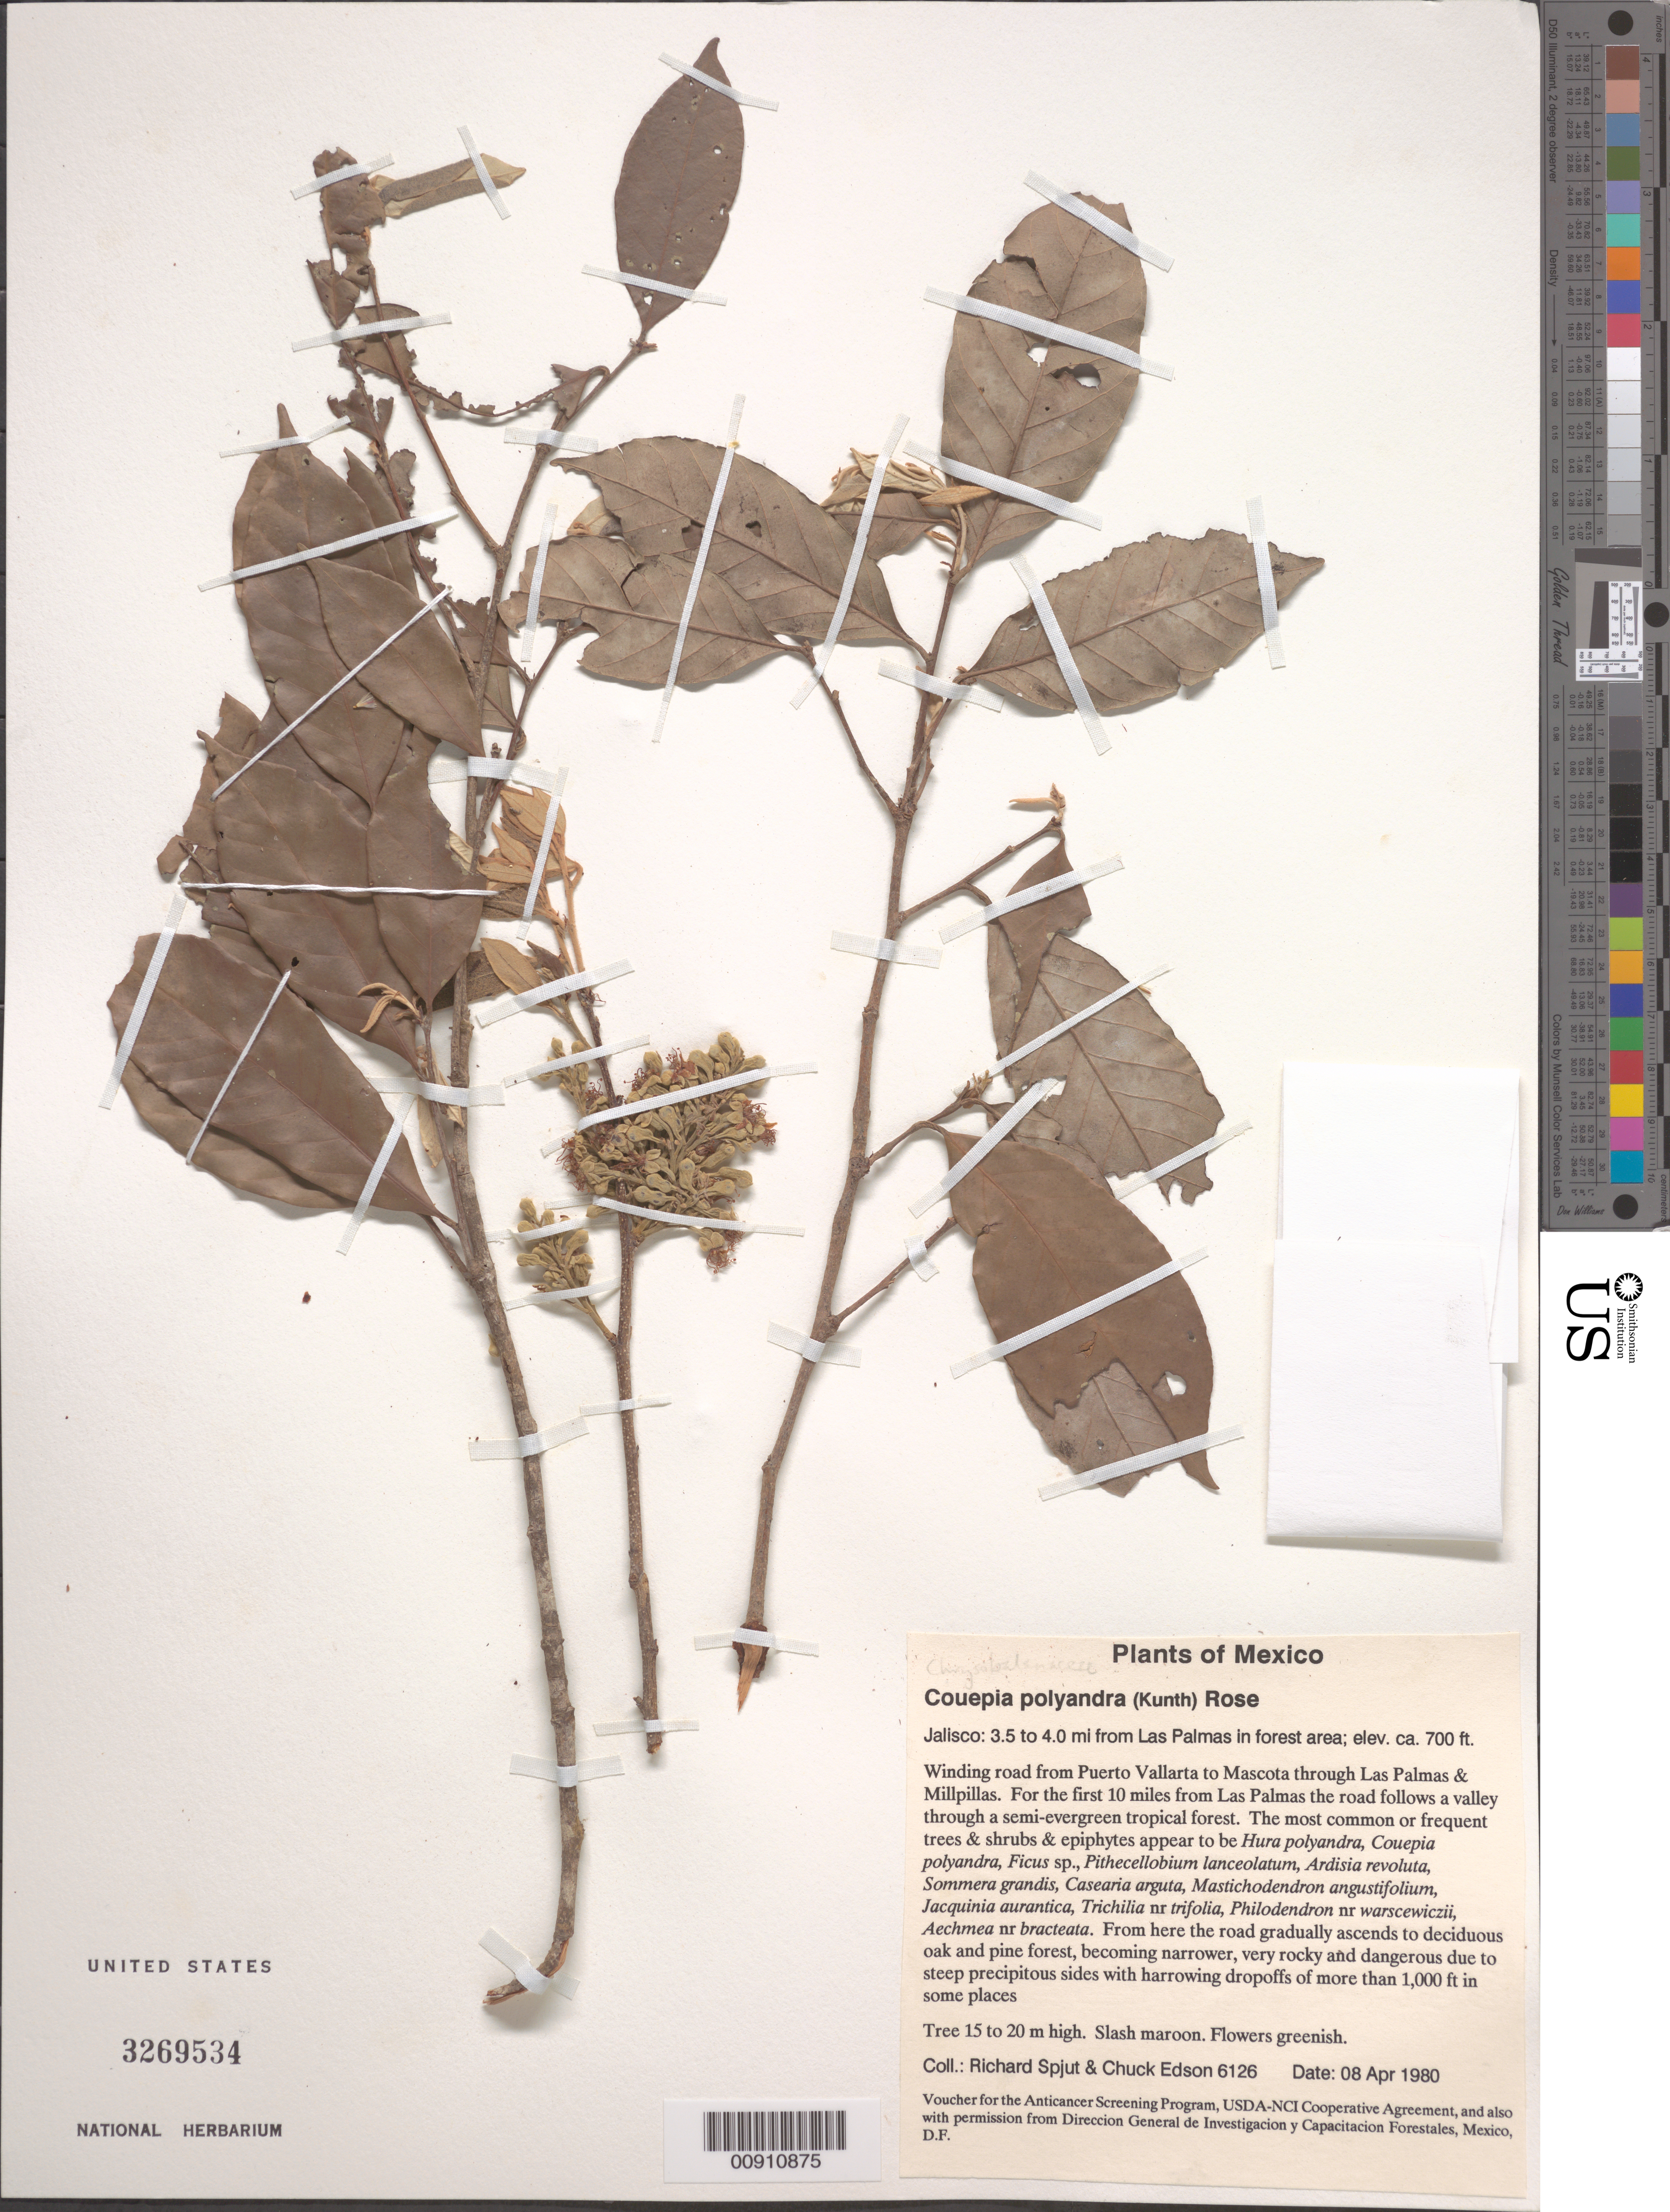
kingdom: Plantae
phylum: Tracheophyta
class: Magnoliopsida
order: Malpighiales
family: Chrysobalanaceae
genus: Couepia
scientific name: Couepia polyandra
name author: (Kunth) Rose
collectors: R. Spjut & C. Edson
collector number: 6126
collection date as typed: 08 Apr 1980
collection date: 1980-04-08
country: Mexico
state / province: Jalisco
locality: Jalisco: 3.5 to 4.0 mi. from Las Palmas. Winding road from Puerto Vallarta to Mascota through Las Palmas & Millpillas.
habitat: In forest area. For the first 10 miles from Las Palmas the road follows a valley through a semi-evergreen tropical forest w/Hura polyandra, Couepia polyandra, Ficus sp., Pithecellobium lanceolatum, Ardisia revoluta, Sommera grandis, Casearia arguta, &c.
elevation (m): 213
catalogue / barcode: US 3269534